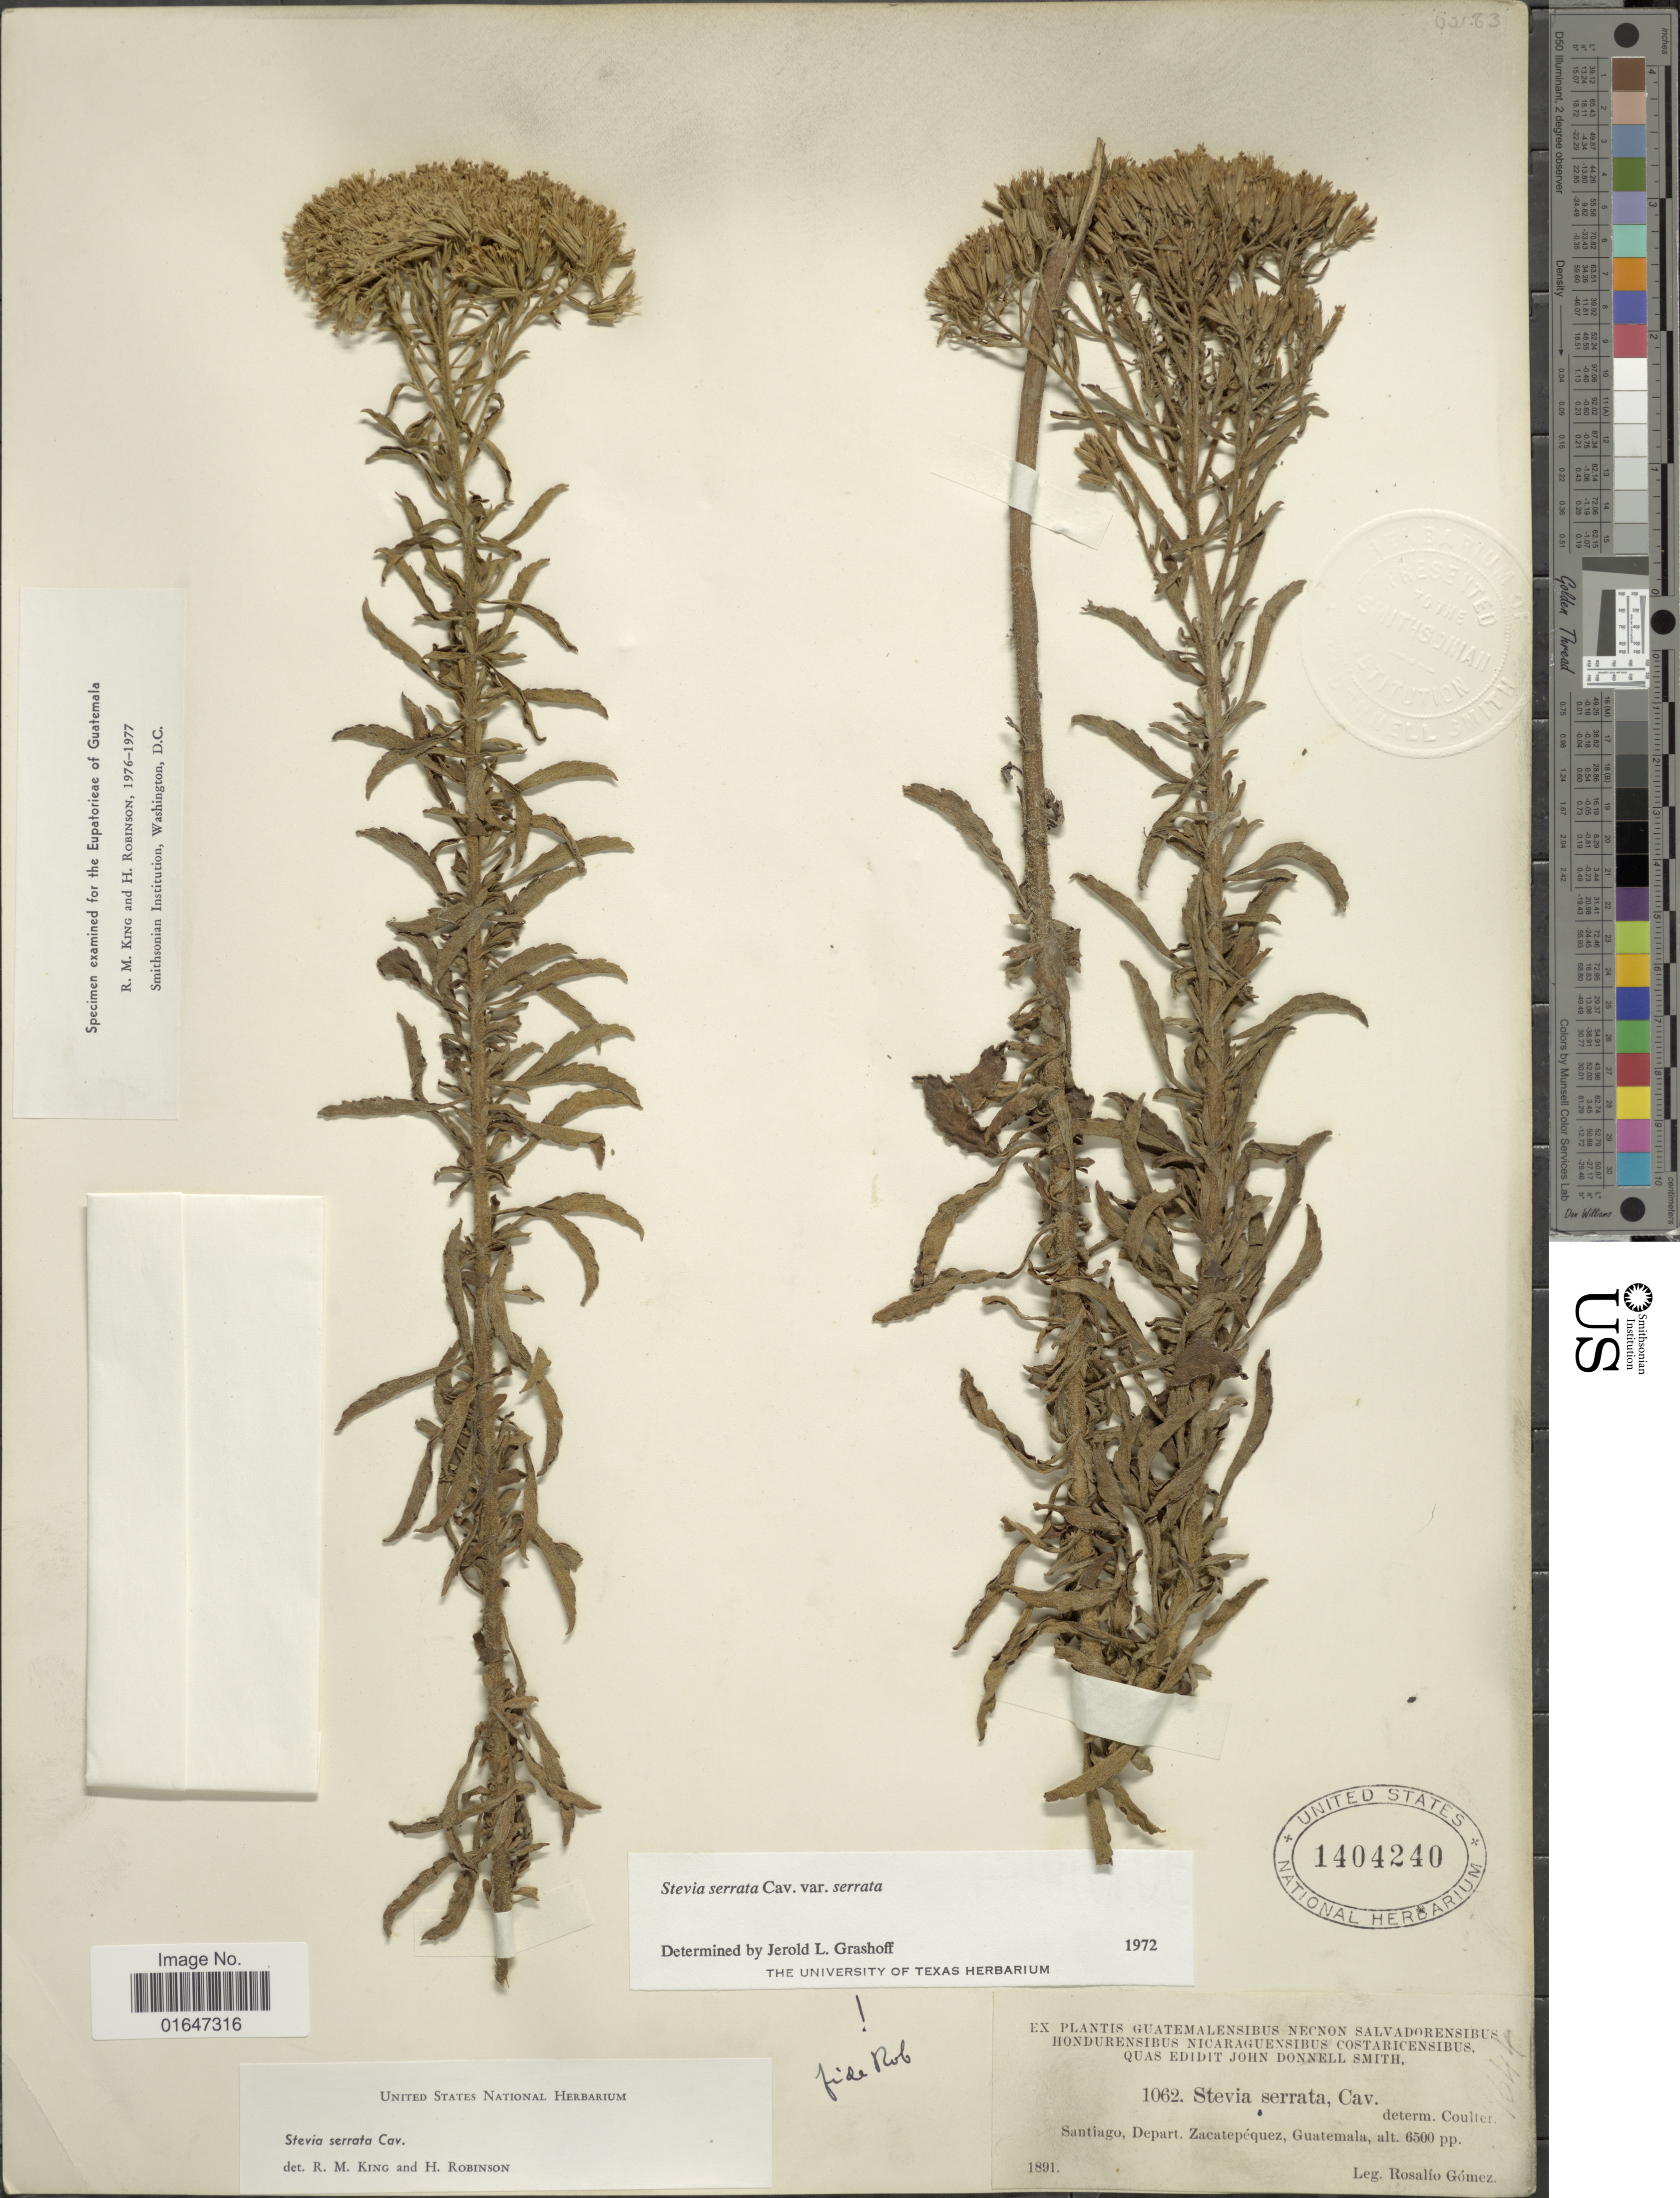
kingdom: Plantae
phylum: Tracheophyta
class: Magnoliopsida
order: Asterales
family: Asteraceae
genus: Stevia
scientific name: Stevia serrata var. serrata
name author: Cav.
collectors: R. Gómez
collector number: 1062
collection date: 1891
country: Guatemala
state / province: Sacatepéquez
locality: Santiago, Depart. Zacatepequez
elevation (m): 1981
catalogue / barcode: US 1404240